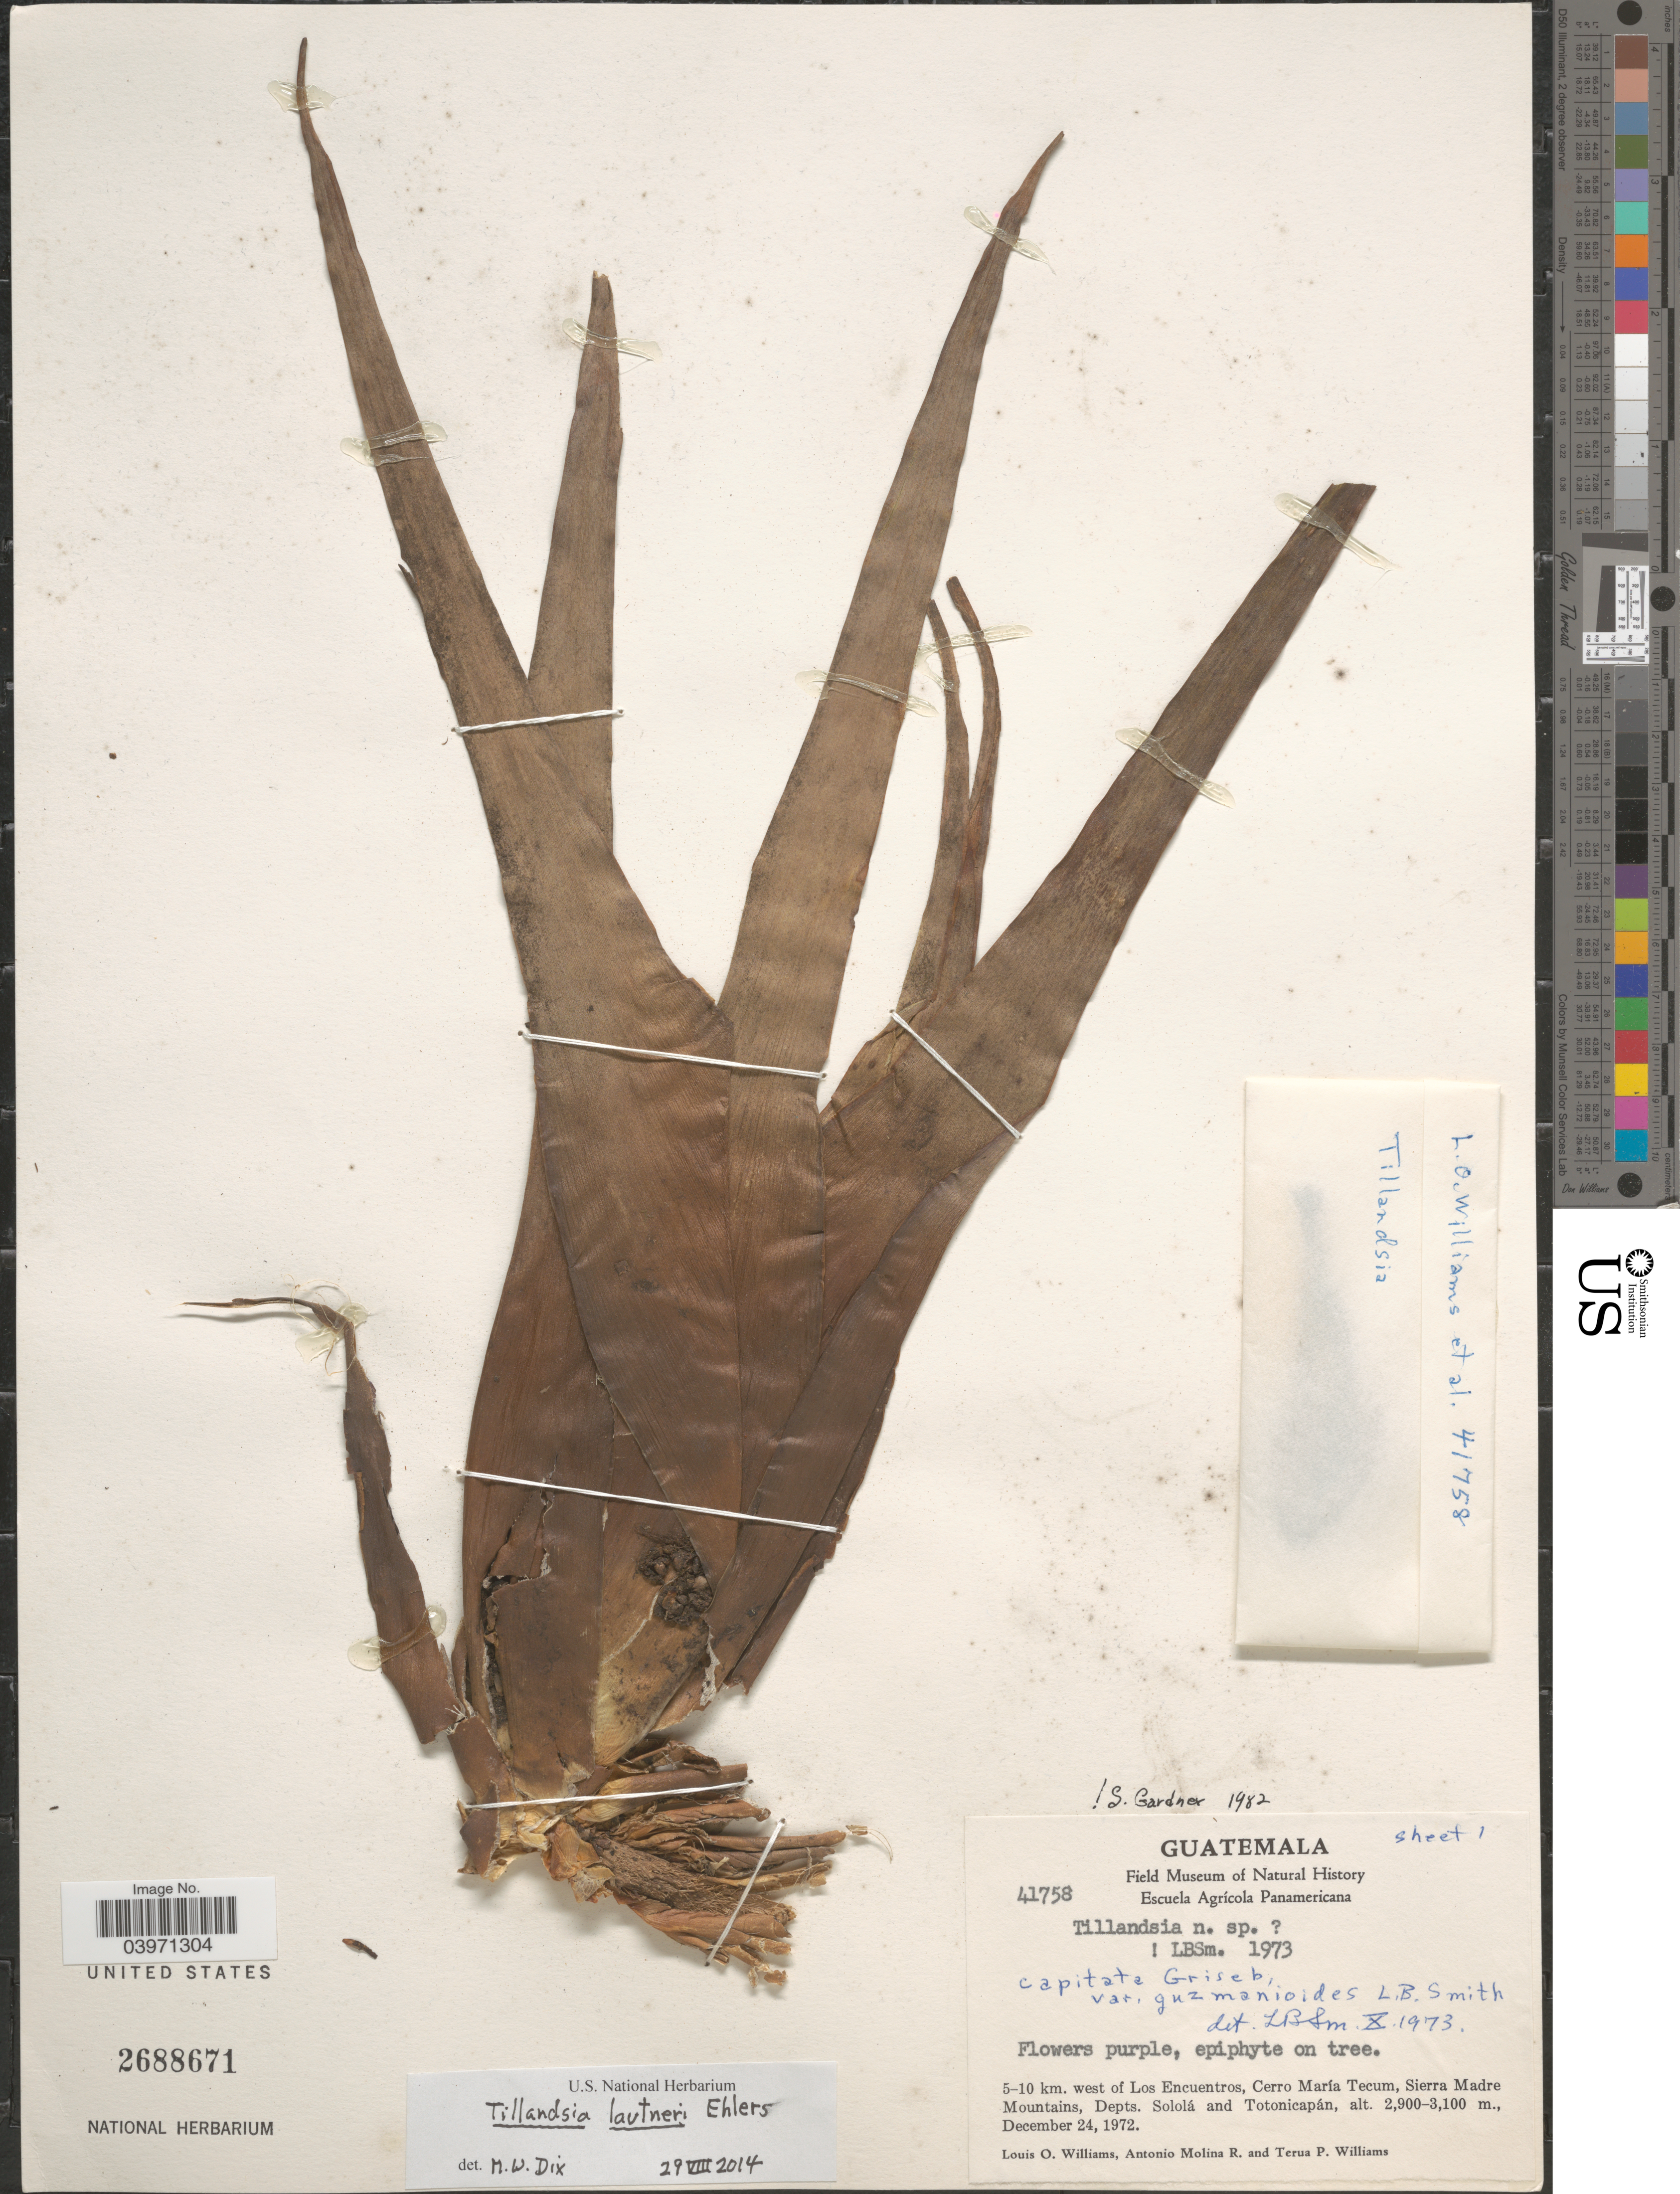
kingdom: Plantae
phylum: Tracheophyta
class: Liliopsida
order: Poales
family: Bromeliaceae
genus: Tillandsia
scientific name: Tillandsia lautneri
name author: Ehlers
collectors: L. O. Williams, A. Molina R. & T. Williams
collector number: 41758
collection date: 1972-12-24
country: Guatemala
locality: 5-10 km. west of Los Encuentros, Cerro María Tecum, Sierra Madre Mountains, Depts. Sololá and Totonicapán.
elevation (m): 2900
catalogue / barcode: US 2688671